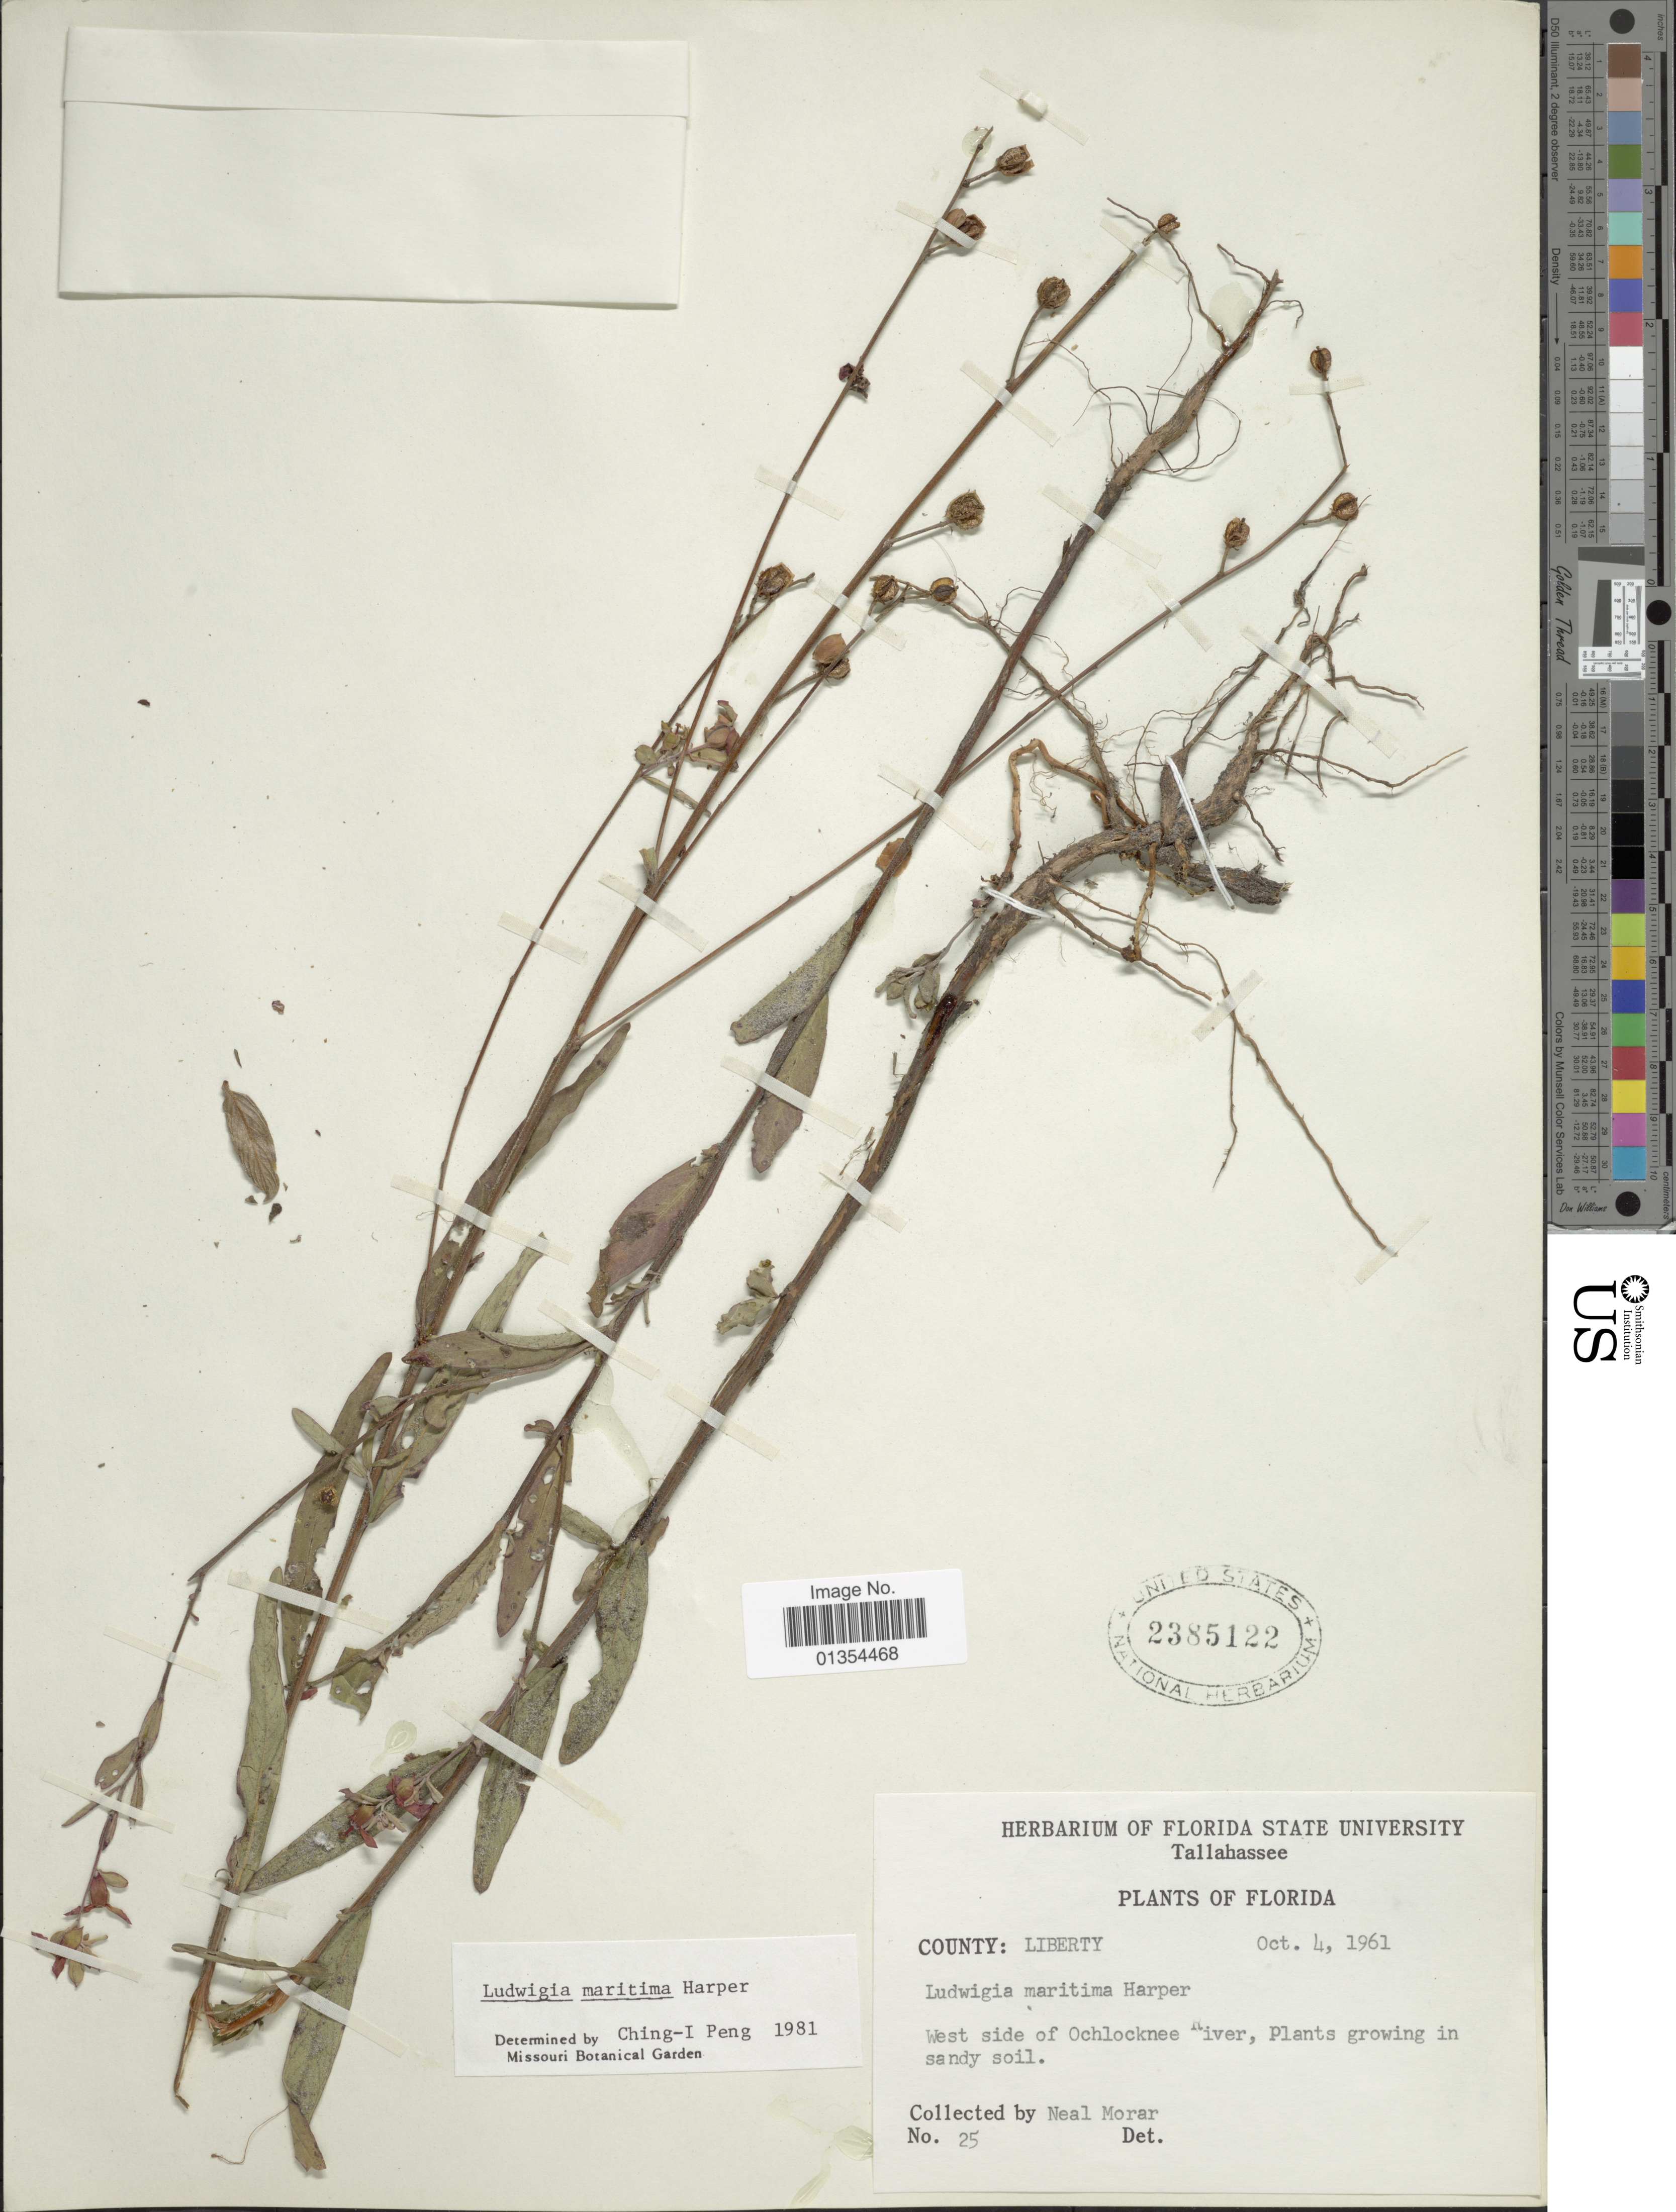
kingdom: Plantae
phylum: Tracheophyta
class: Magnoliopsida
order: Myrtales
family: Onagraceae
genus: Ludwigia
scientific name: Ludwigia maritima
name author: R.M. Harper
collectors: N. Morar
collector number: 25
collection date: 1961-10-04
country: United States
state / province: Florida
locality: Tallahassee, Liberty, West side of Ochlocknee River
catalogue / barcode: US 2385122